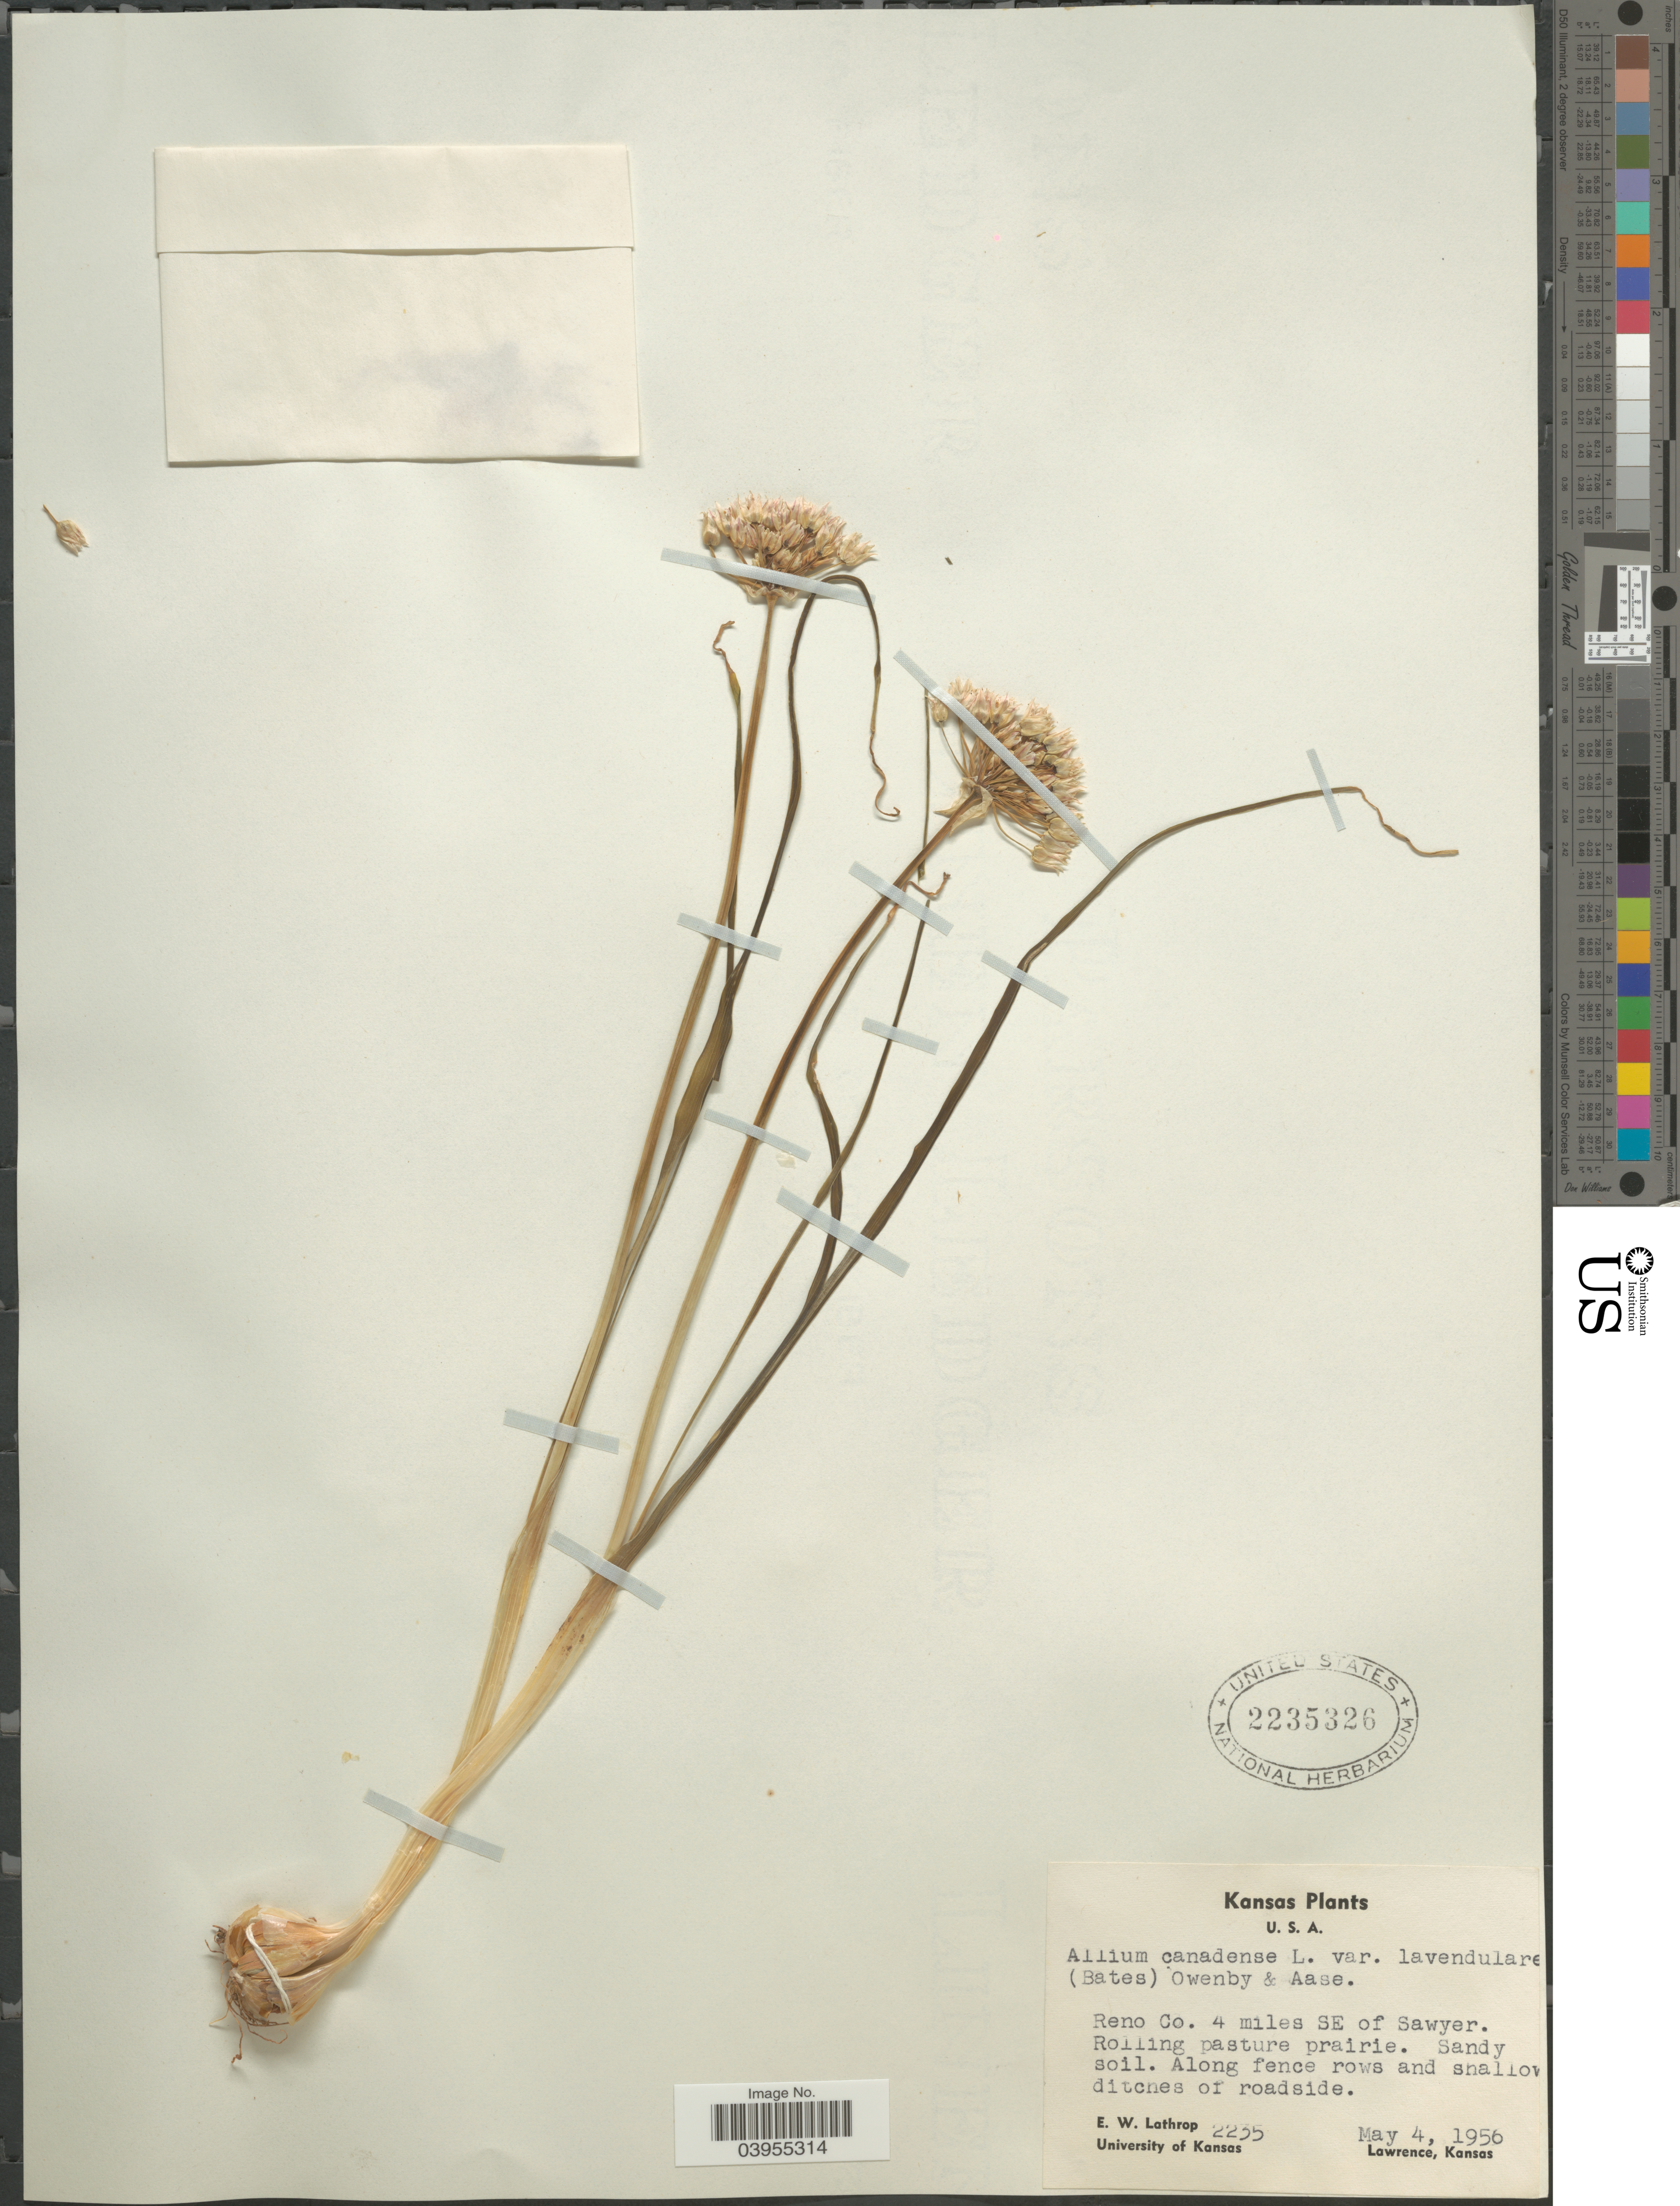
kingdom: Plantae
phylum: Tracheophyta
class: Liliopsida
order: Asparagales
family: Amaryllidaceae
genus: Allium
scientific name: Allium canadense var. hyacinthoides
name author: (Bush) Ownbey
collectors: E. W. Lathrop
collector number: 2235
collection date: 1956-05-04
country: United States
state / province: Kansas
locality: Reno Co. 4 miles SE of Sawyer.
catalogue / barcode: US 2235326